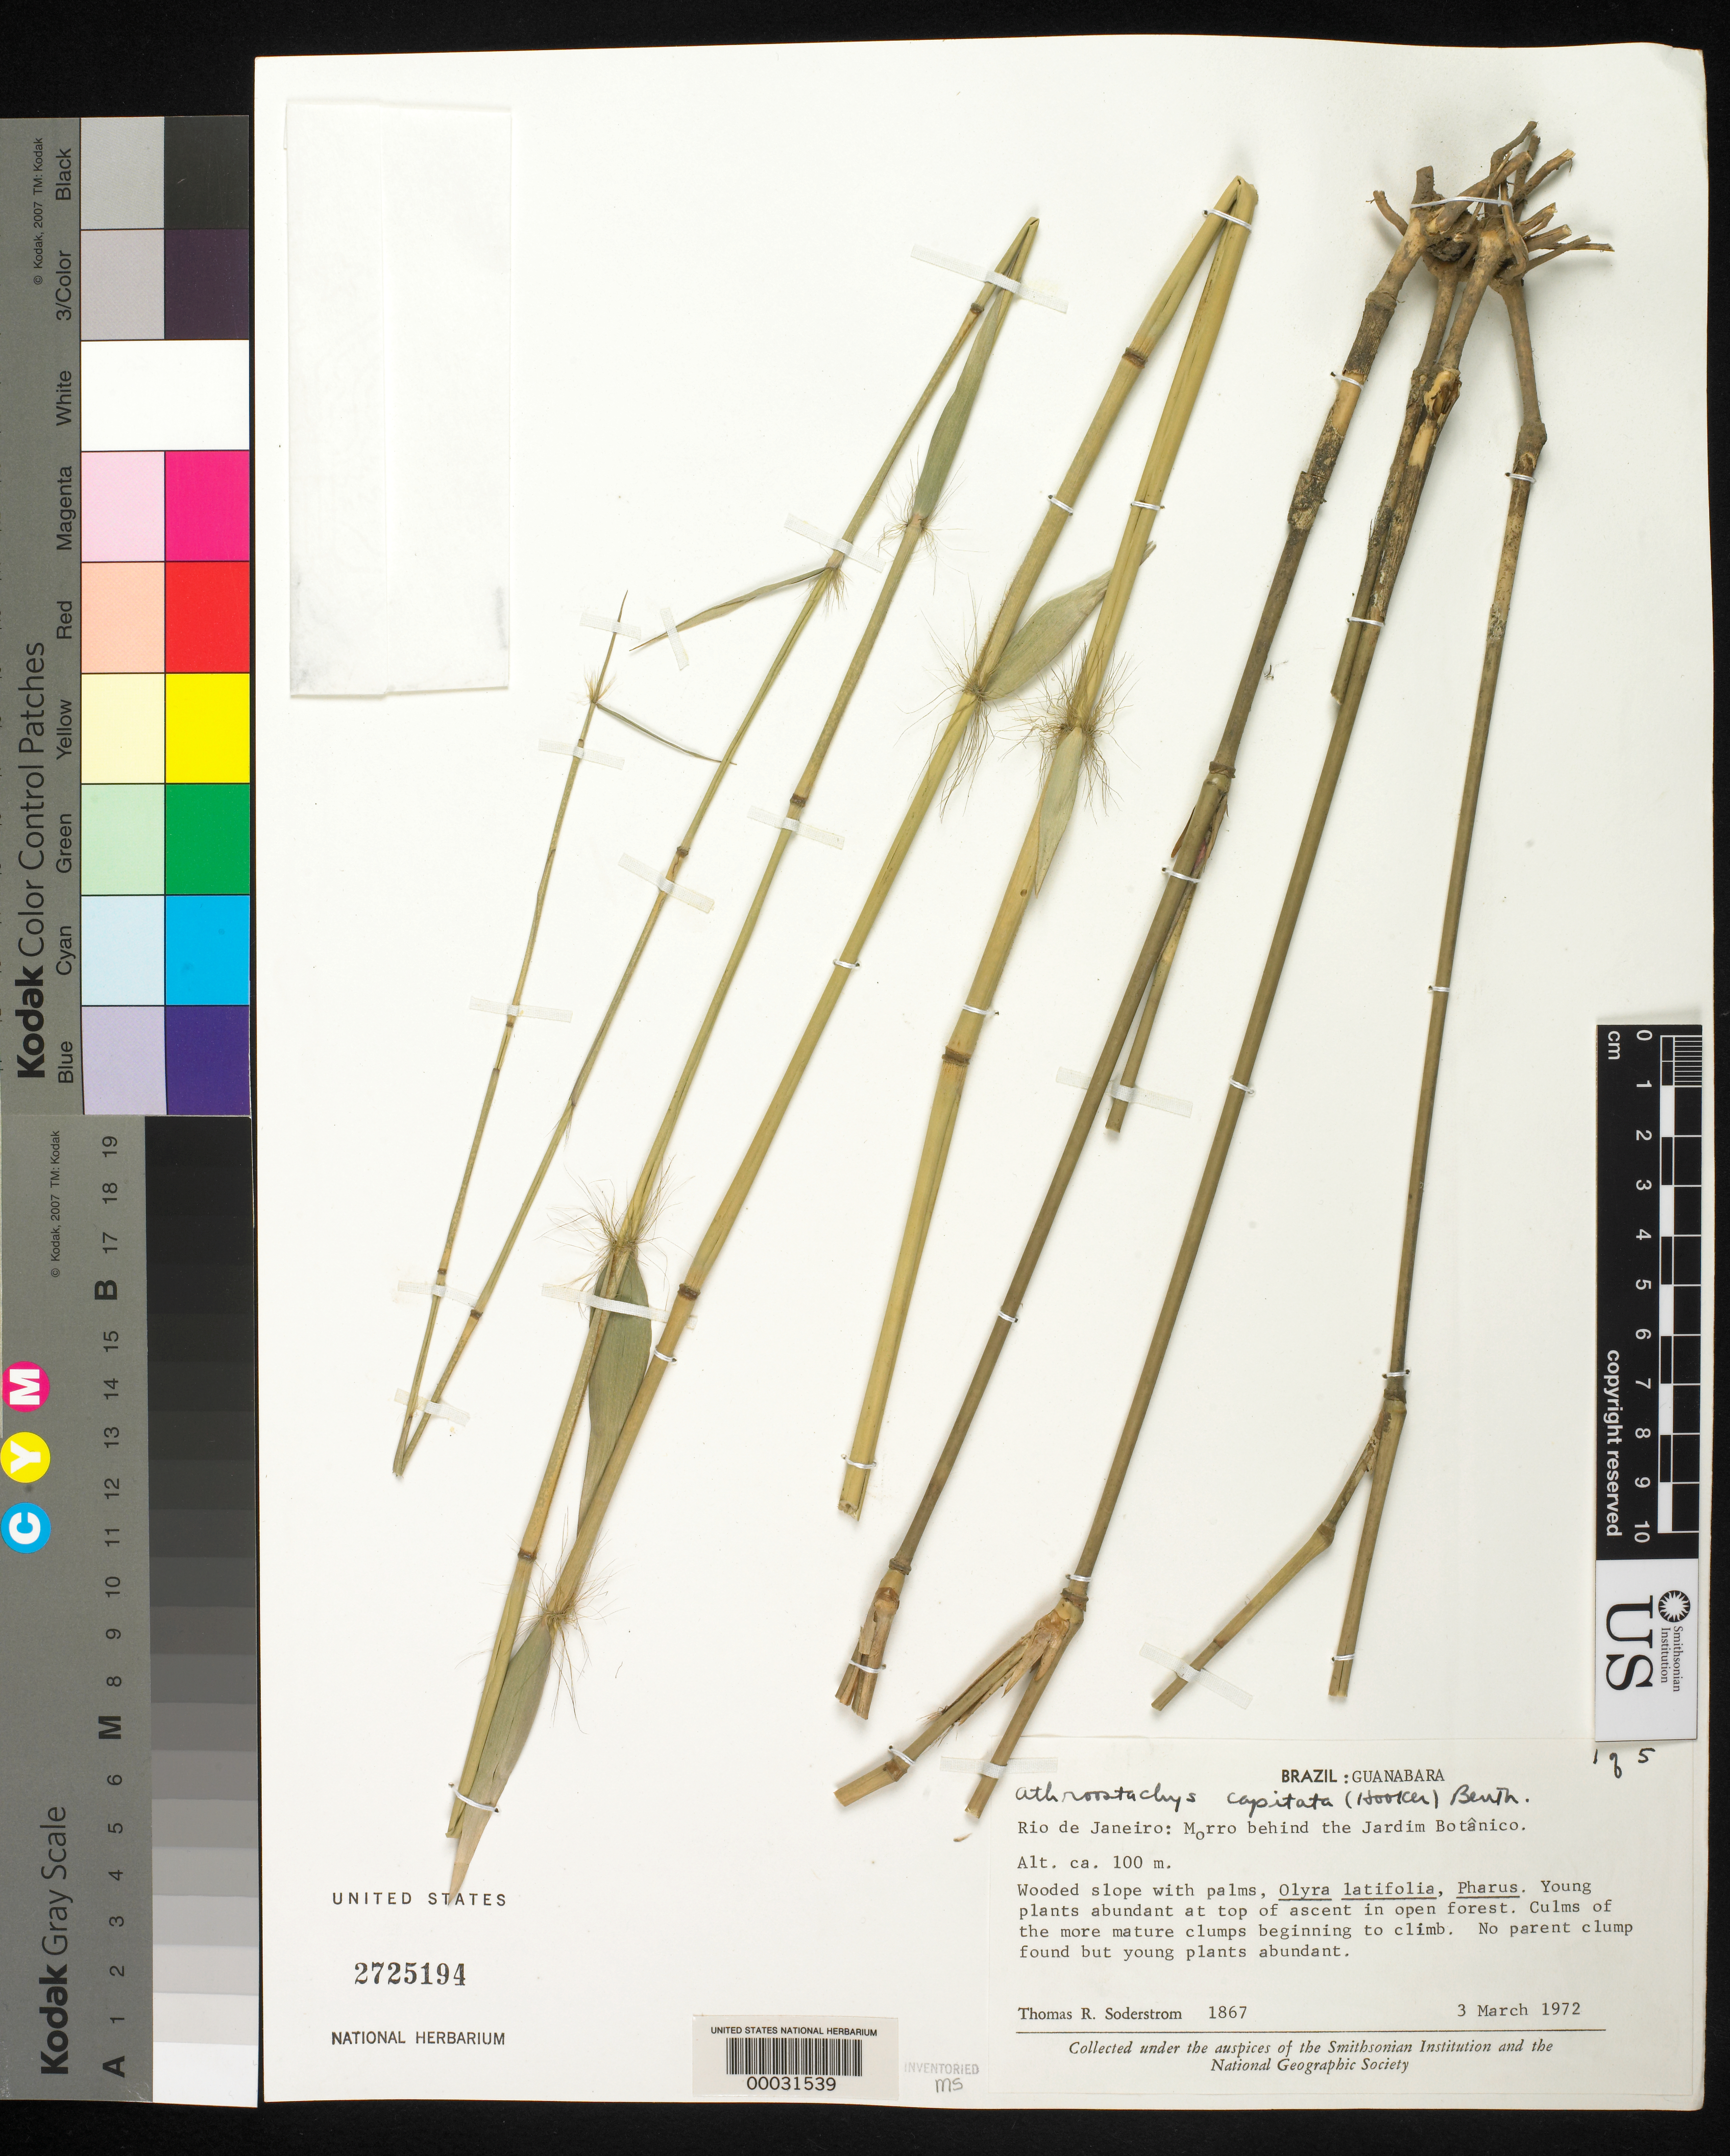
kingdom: Plantae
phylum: Tracheophyta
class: Liliopsida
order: Poales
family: Poaceae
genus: Athroostachys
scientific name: Athroostachys capitata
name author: (Hook.) Benth.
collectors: T. R. Soderstrom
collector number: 1867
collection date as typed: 03 Mar 1972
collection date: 1972-03-03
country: Brazil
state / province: Rio de Janeiro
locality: Rio de janeiro. [in former guanabara state]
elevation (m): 100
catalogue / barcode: US 2725194